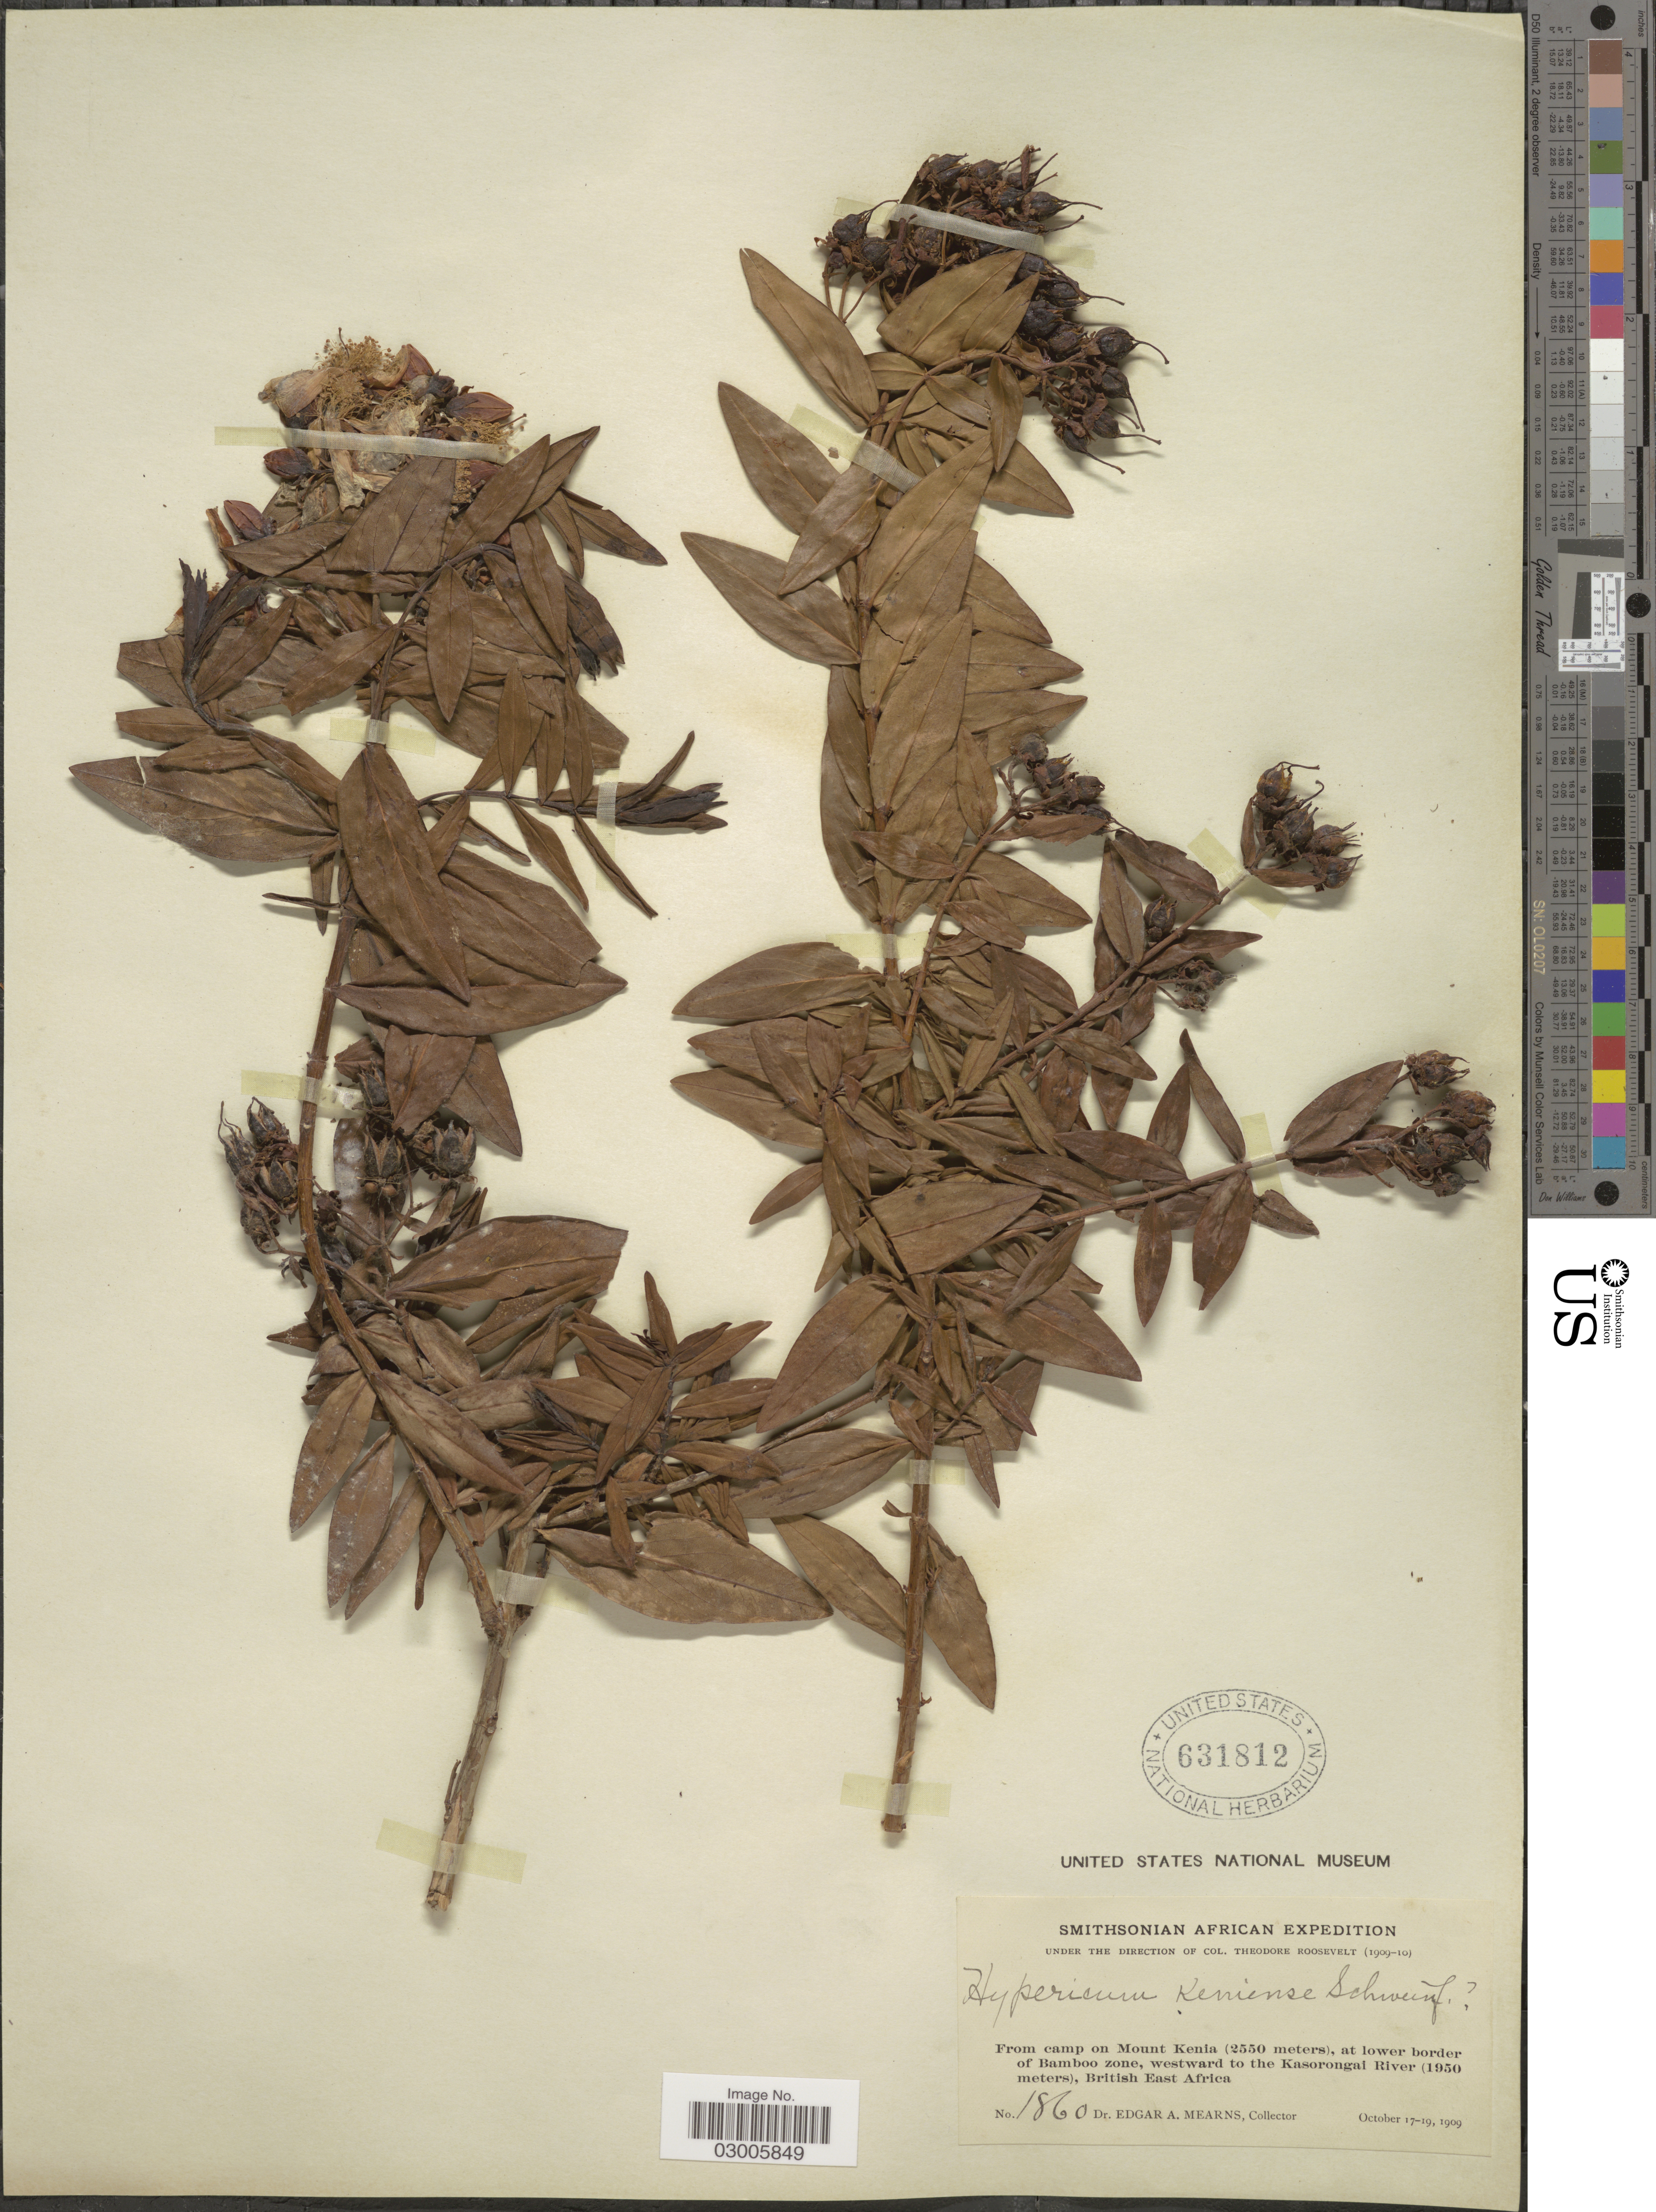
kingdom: Plantae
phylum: Tracheophyta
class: Magnoliopsida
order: Malpighiales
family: Hypericaceae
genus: Hypericum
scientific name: Hypericum roeperianum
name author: G.W. Schimp. ex A. Rich.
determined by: Strong, Mark T., (BOT), Smithsonian Institution - National Museum of Natural History (UNITED STATES)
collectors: E. A. Mearns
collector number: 1860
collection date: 1909-10-17/1909-10-19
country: Kenya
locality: From camp on Mount Kenia, at lower border of Bamboo zone, westward to the Kasorongai River, British East Africa.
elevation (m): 1950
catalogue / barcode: US 631812